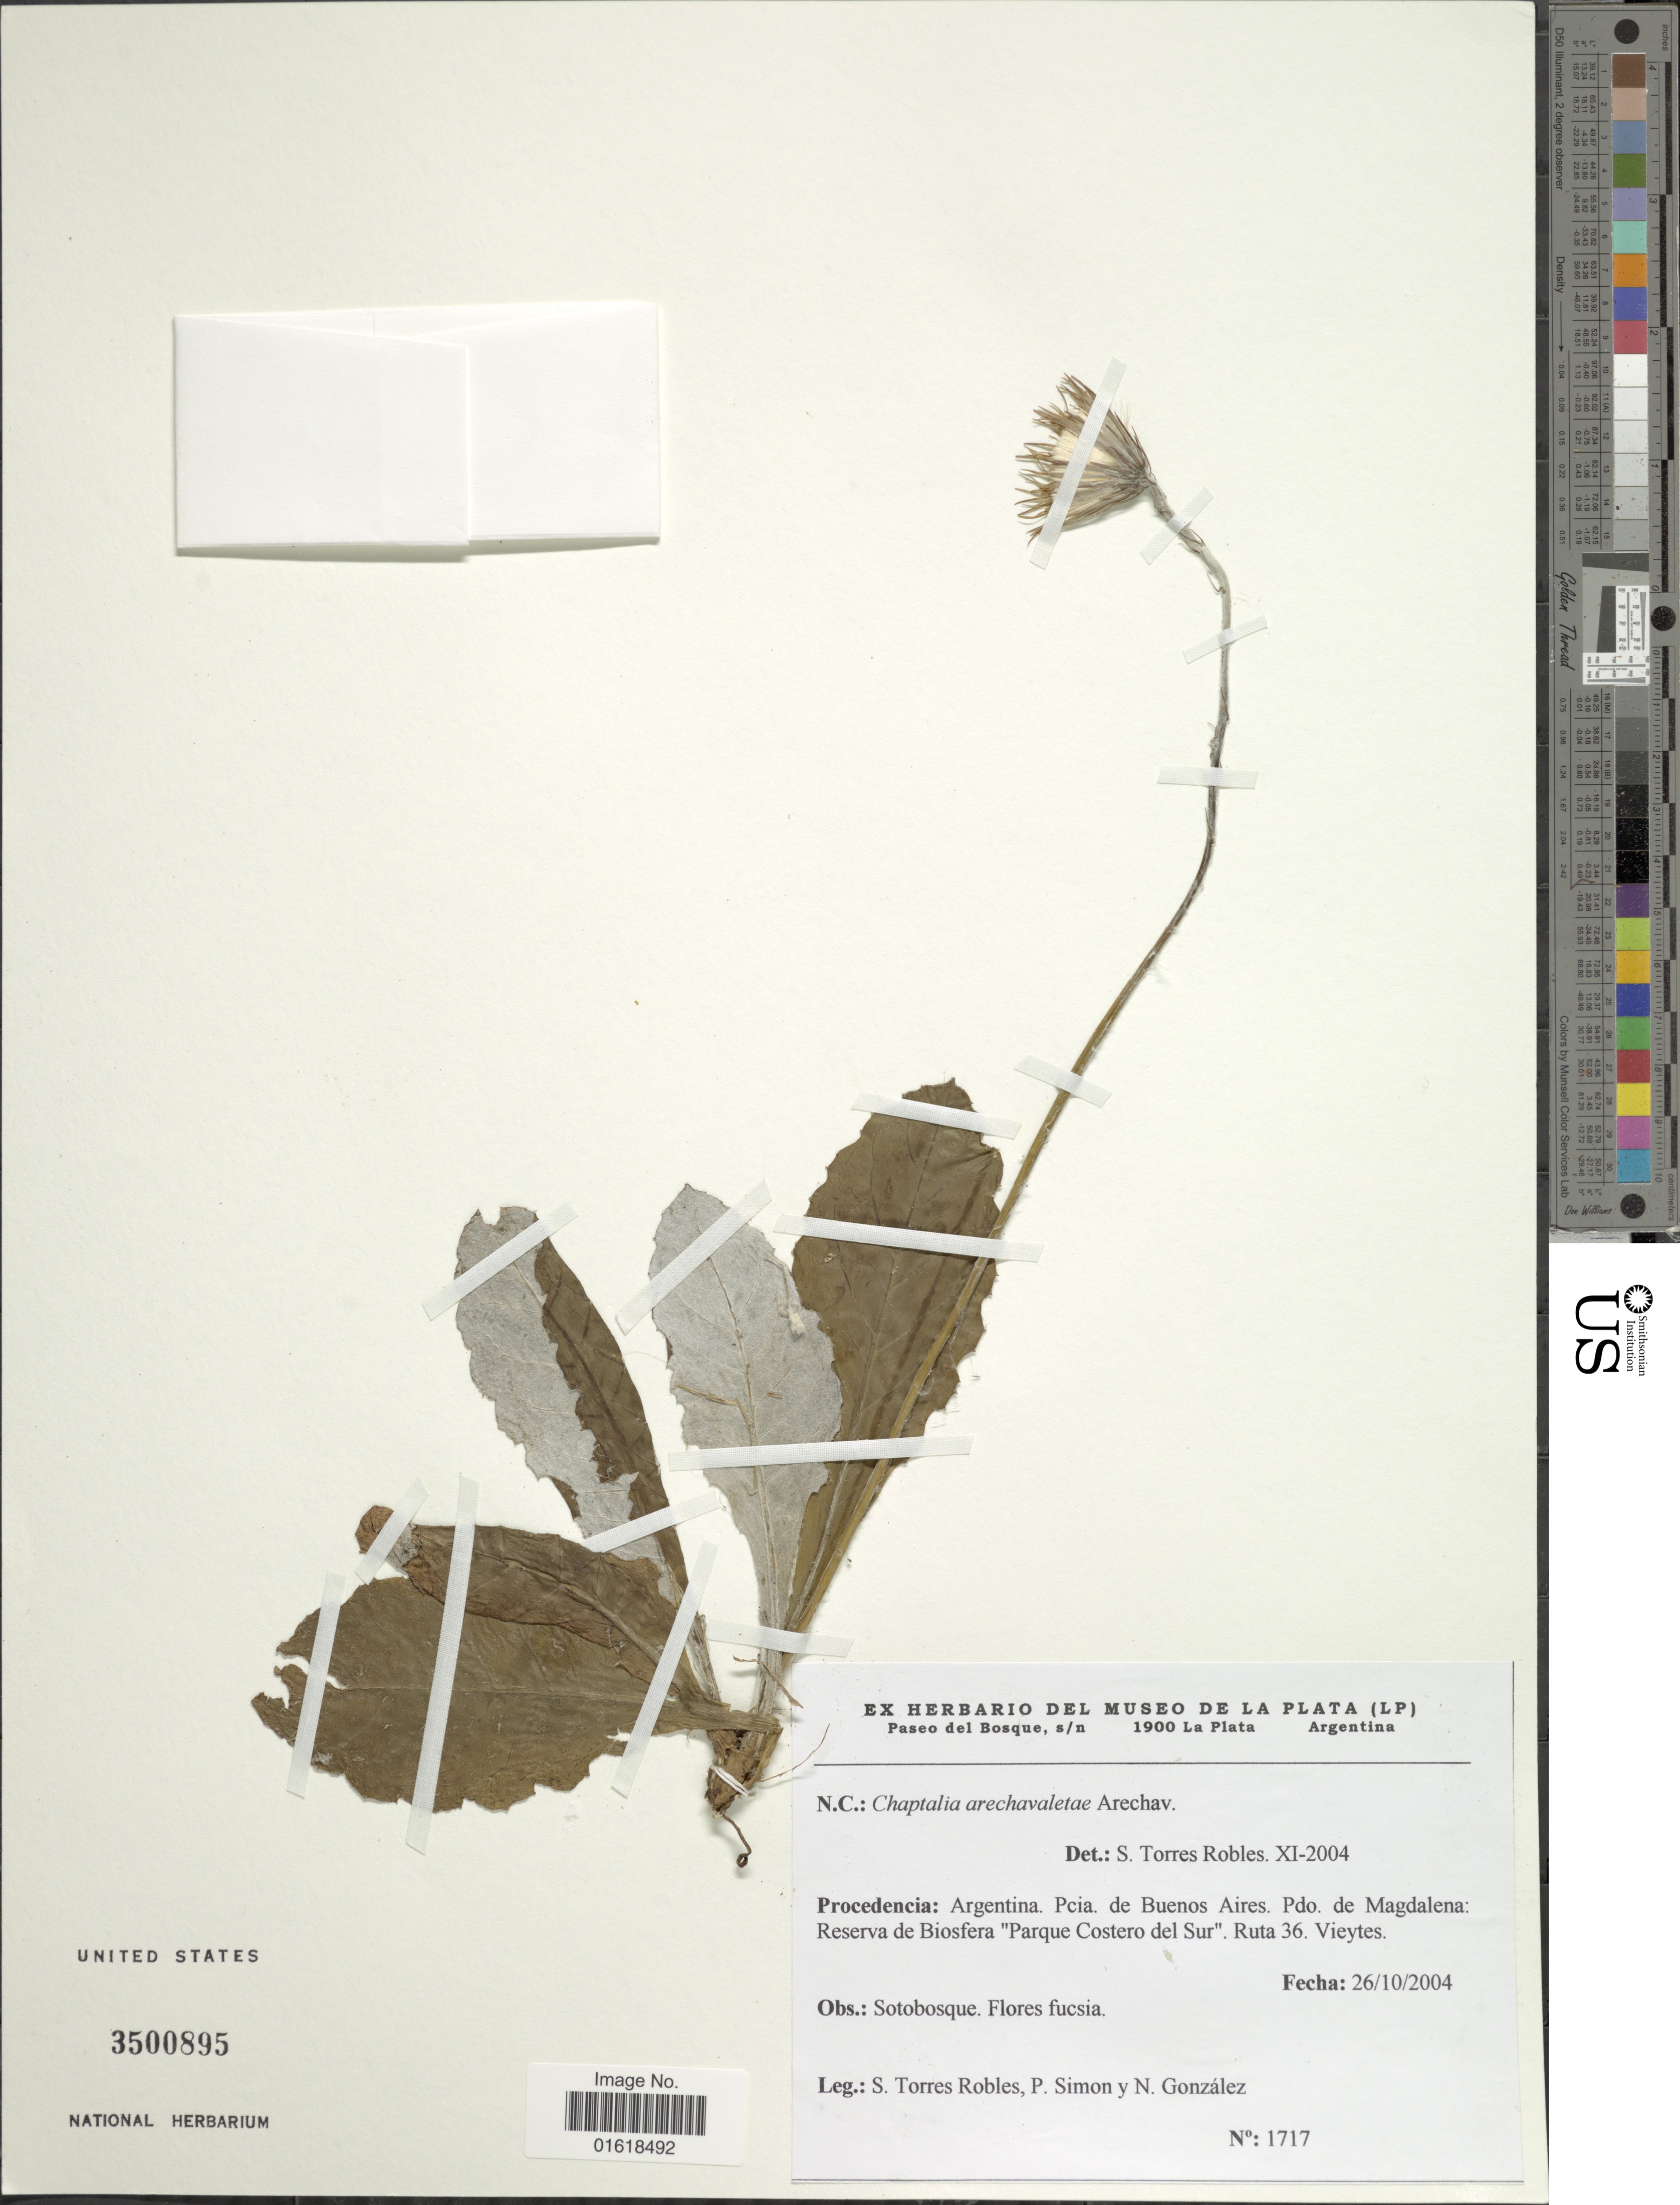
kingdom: Plantae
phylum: Tracheophyta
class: Magnoliopsida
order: Asterales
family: Asteraceae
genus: Chaptalia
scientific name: Chaptalia arechavaletae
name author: Arechav.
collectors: S. Torres Robles, P. Simon & N. Gonzalez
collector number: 1717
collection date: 2004-10-26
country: Argentina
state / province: Buenos Aires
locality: Pdo. de Magdalena: Reserva de Biosfera "Parque Costero del Sur". Ruta 36. Vieytes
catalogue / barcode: US 3500895